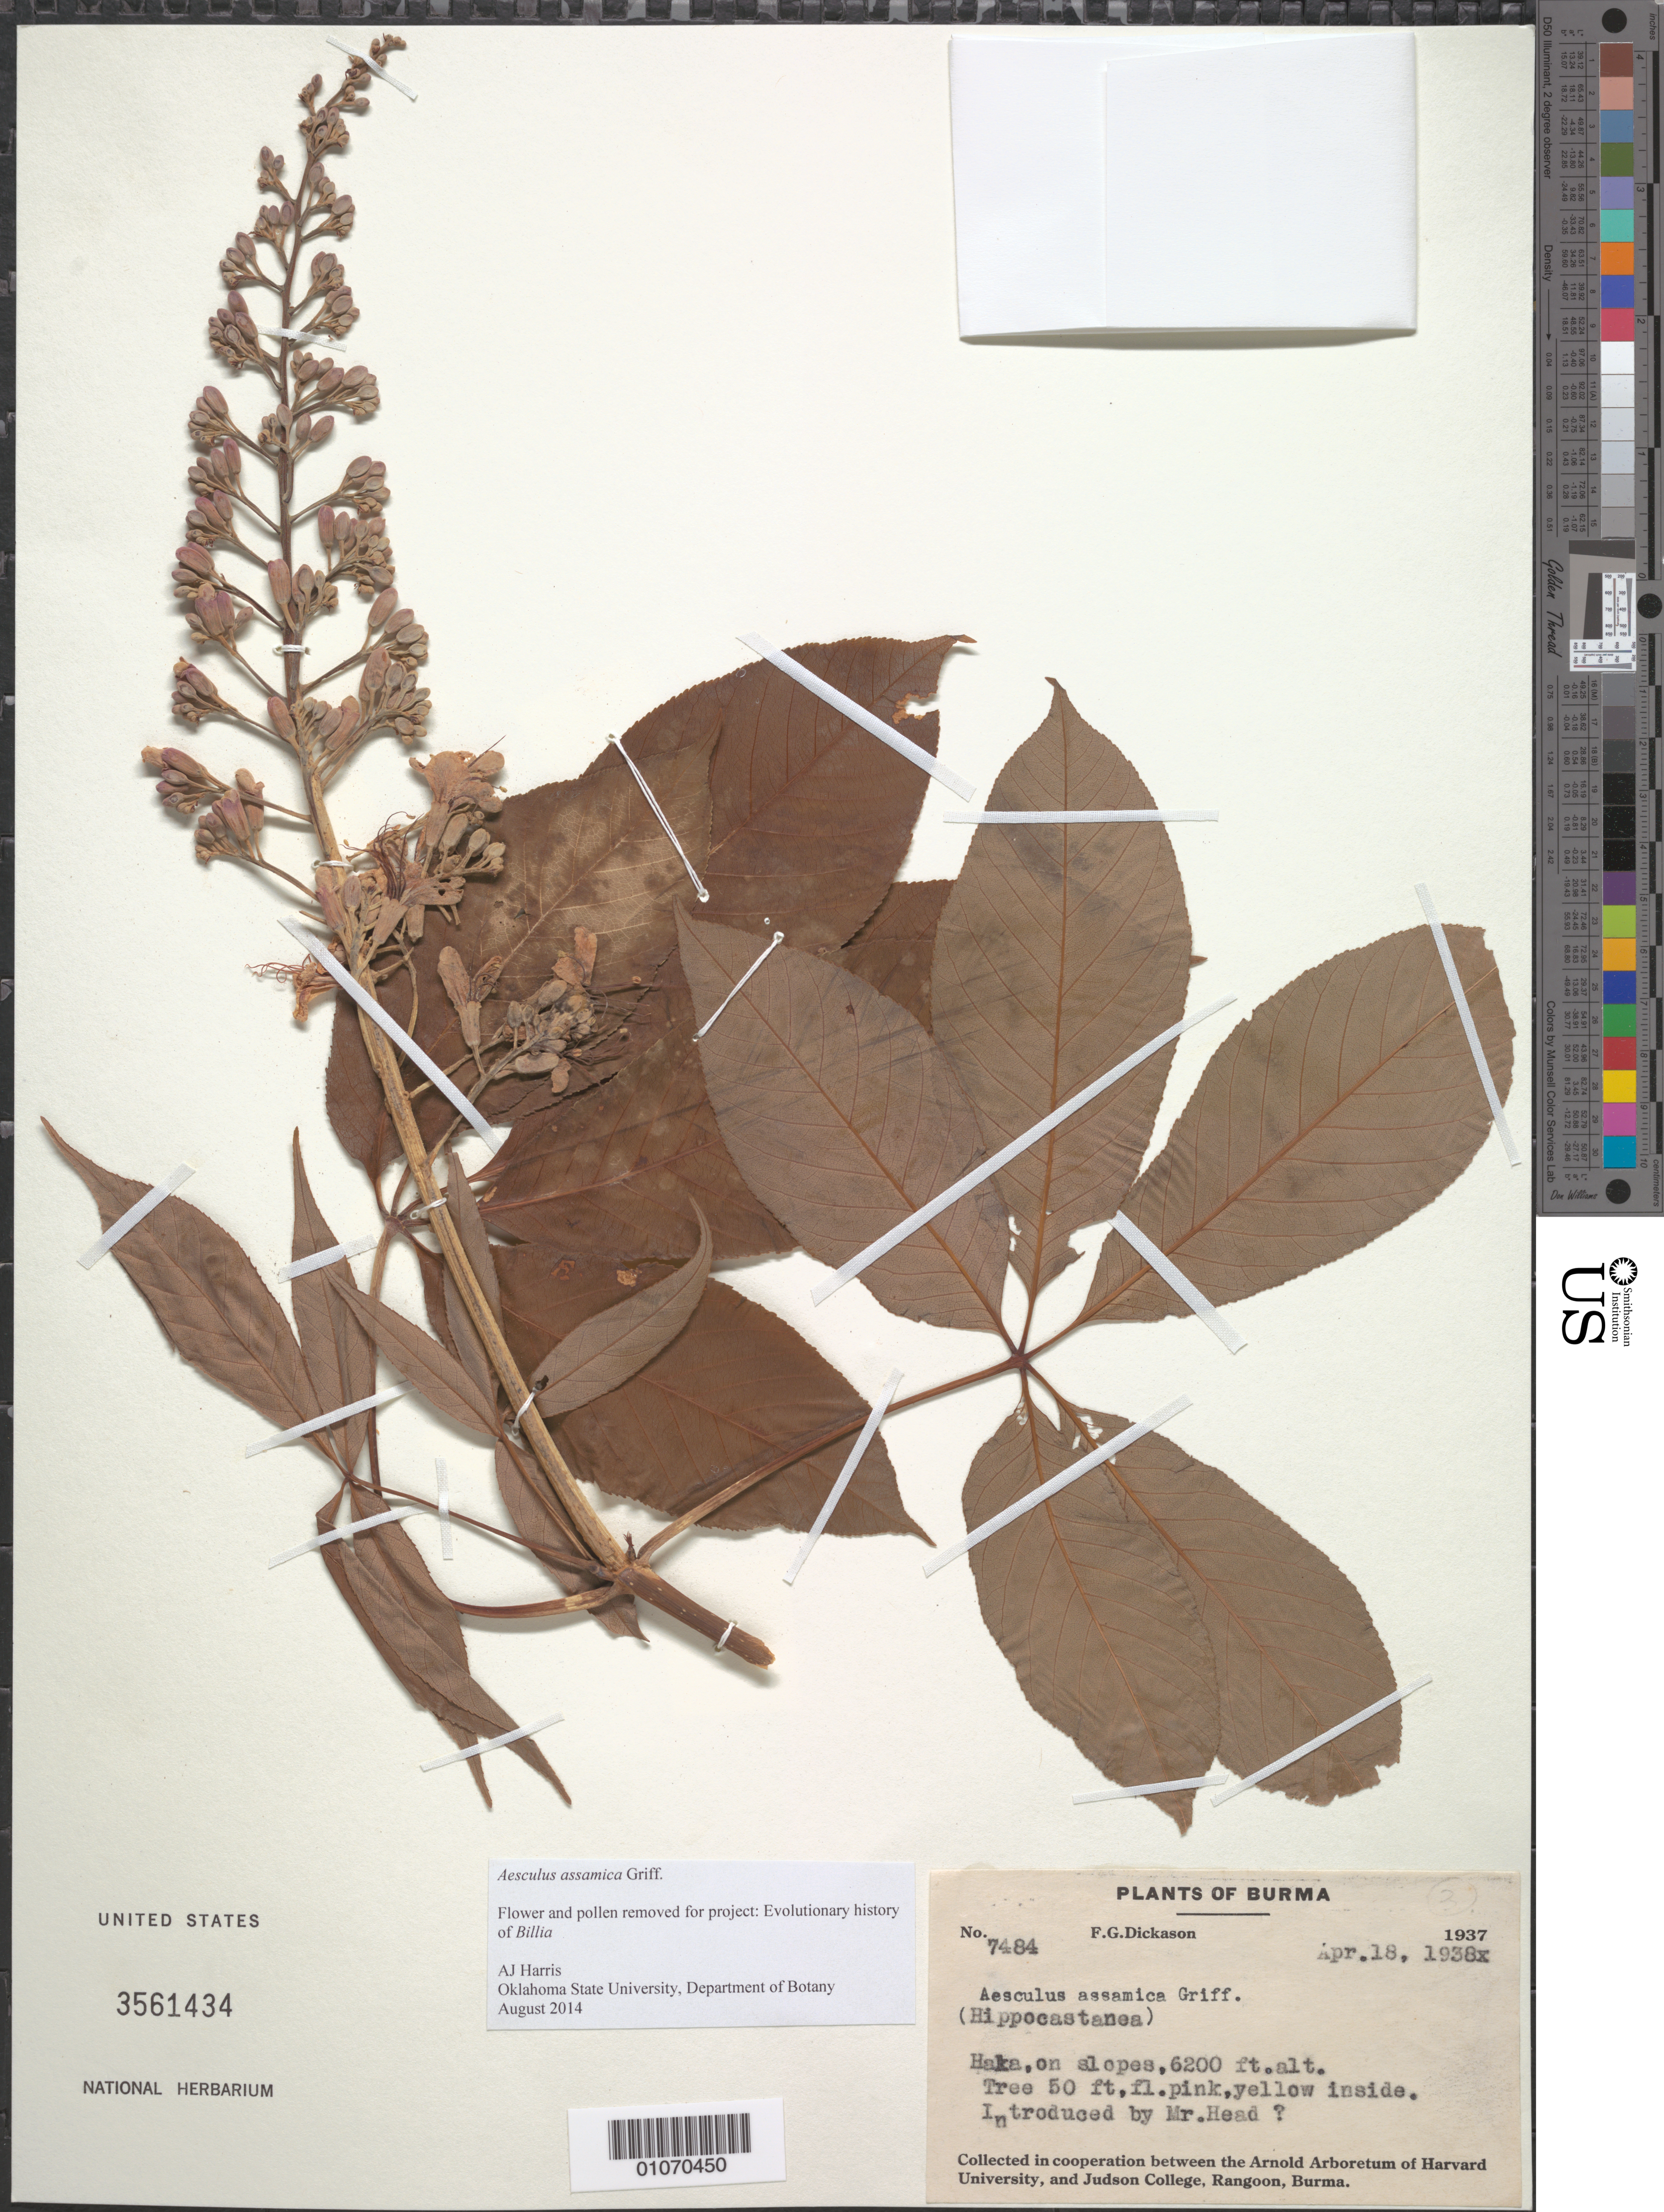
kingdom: Plantae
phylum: Tracheophyta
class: Magnoliopsida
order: Sapindales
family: Sapindaceae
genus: Aesculus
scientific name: Aesculus assamica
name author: Griff.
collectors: F. Dickason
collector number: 7484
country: Myanmar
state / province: Chin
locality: Haka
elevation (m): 1890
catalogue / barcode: US 3561434